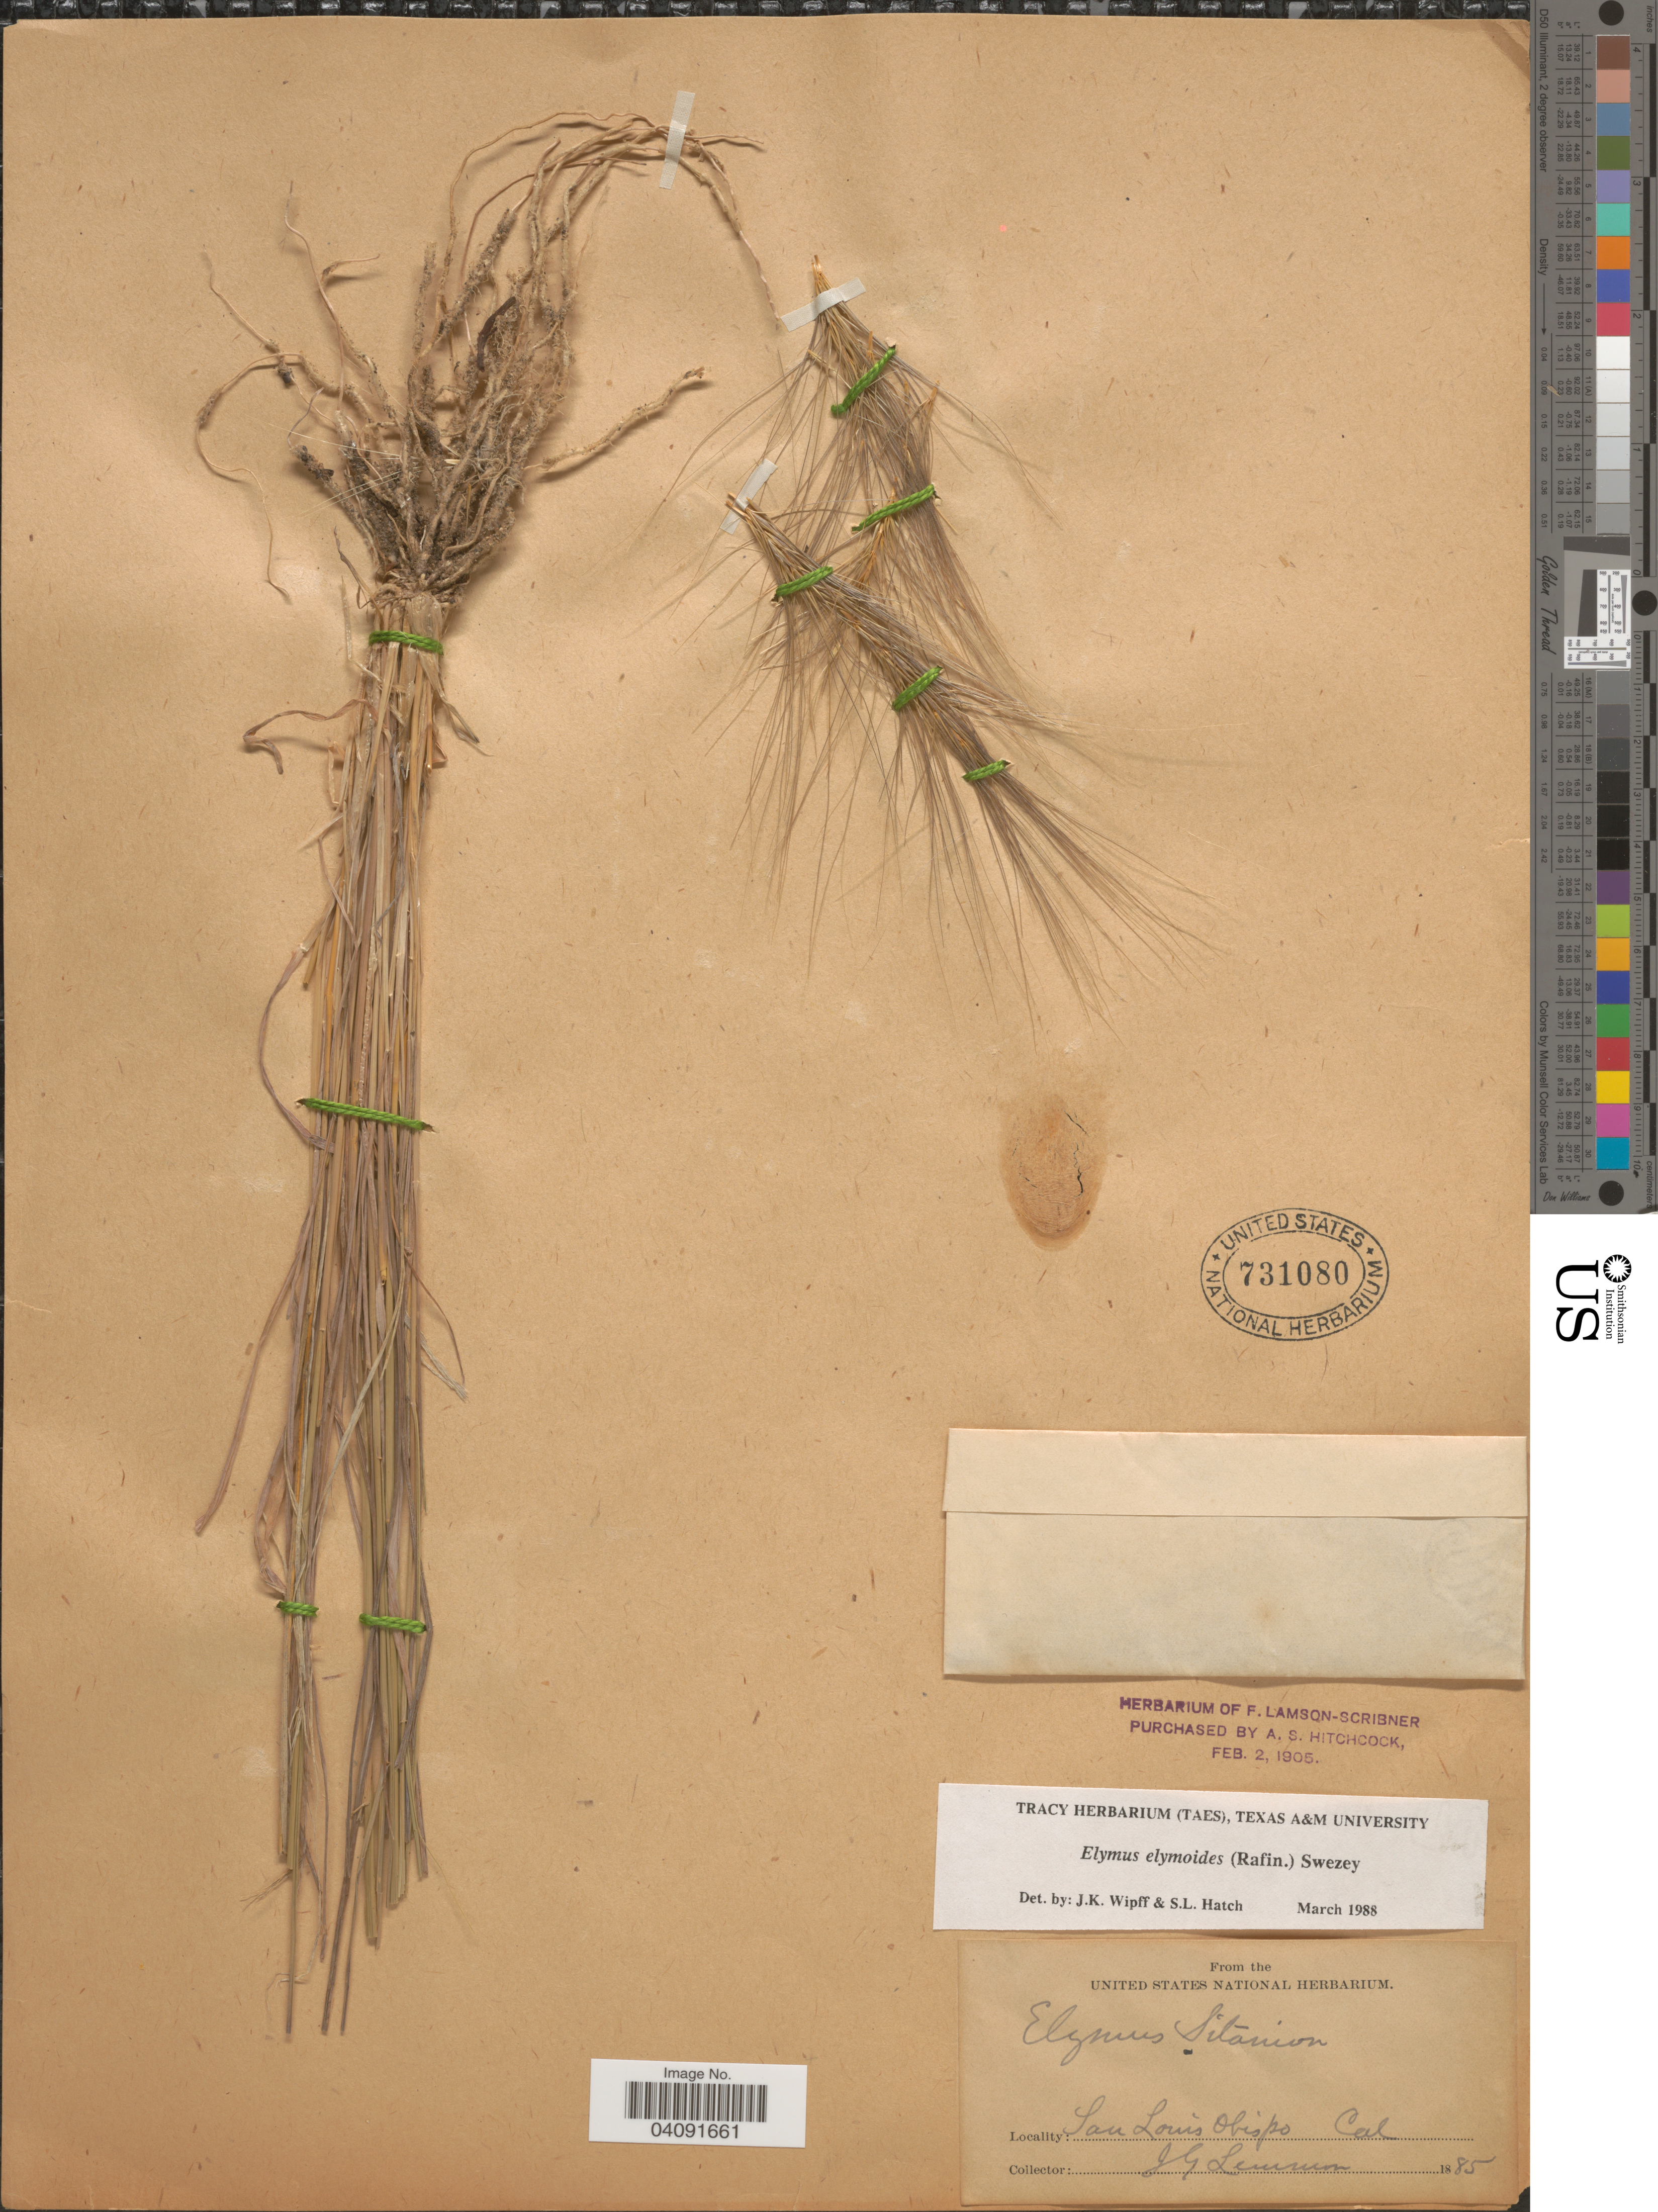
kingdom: Plantae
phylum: Tracheophyta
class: Liliopsida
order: Poales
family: Poaceae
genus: Elymus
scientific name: Elymus elymoides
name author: (Raf.) Swezey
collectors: J. Lemmon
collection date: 1885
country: United States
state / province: California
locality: San Louis Obispo.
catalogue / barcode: US 731080